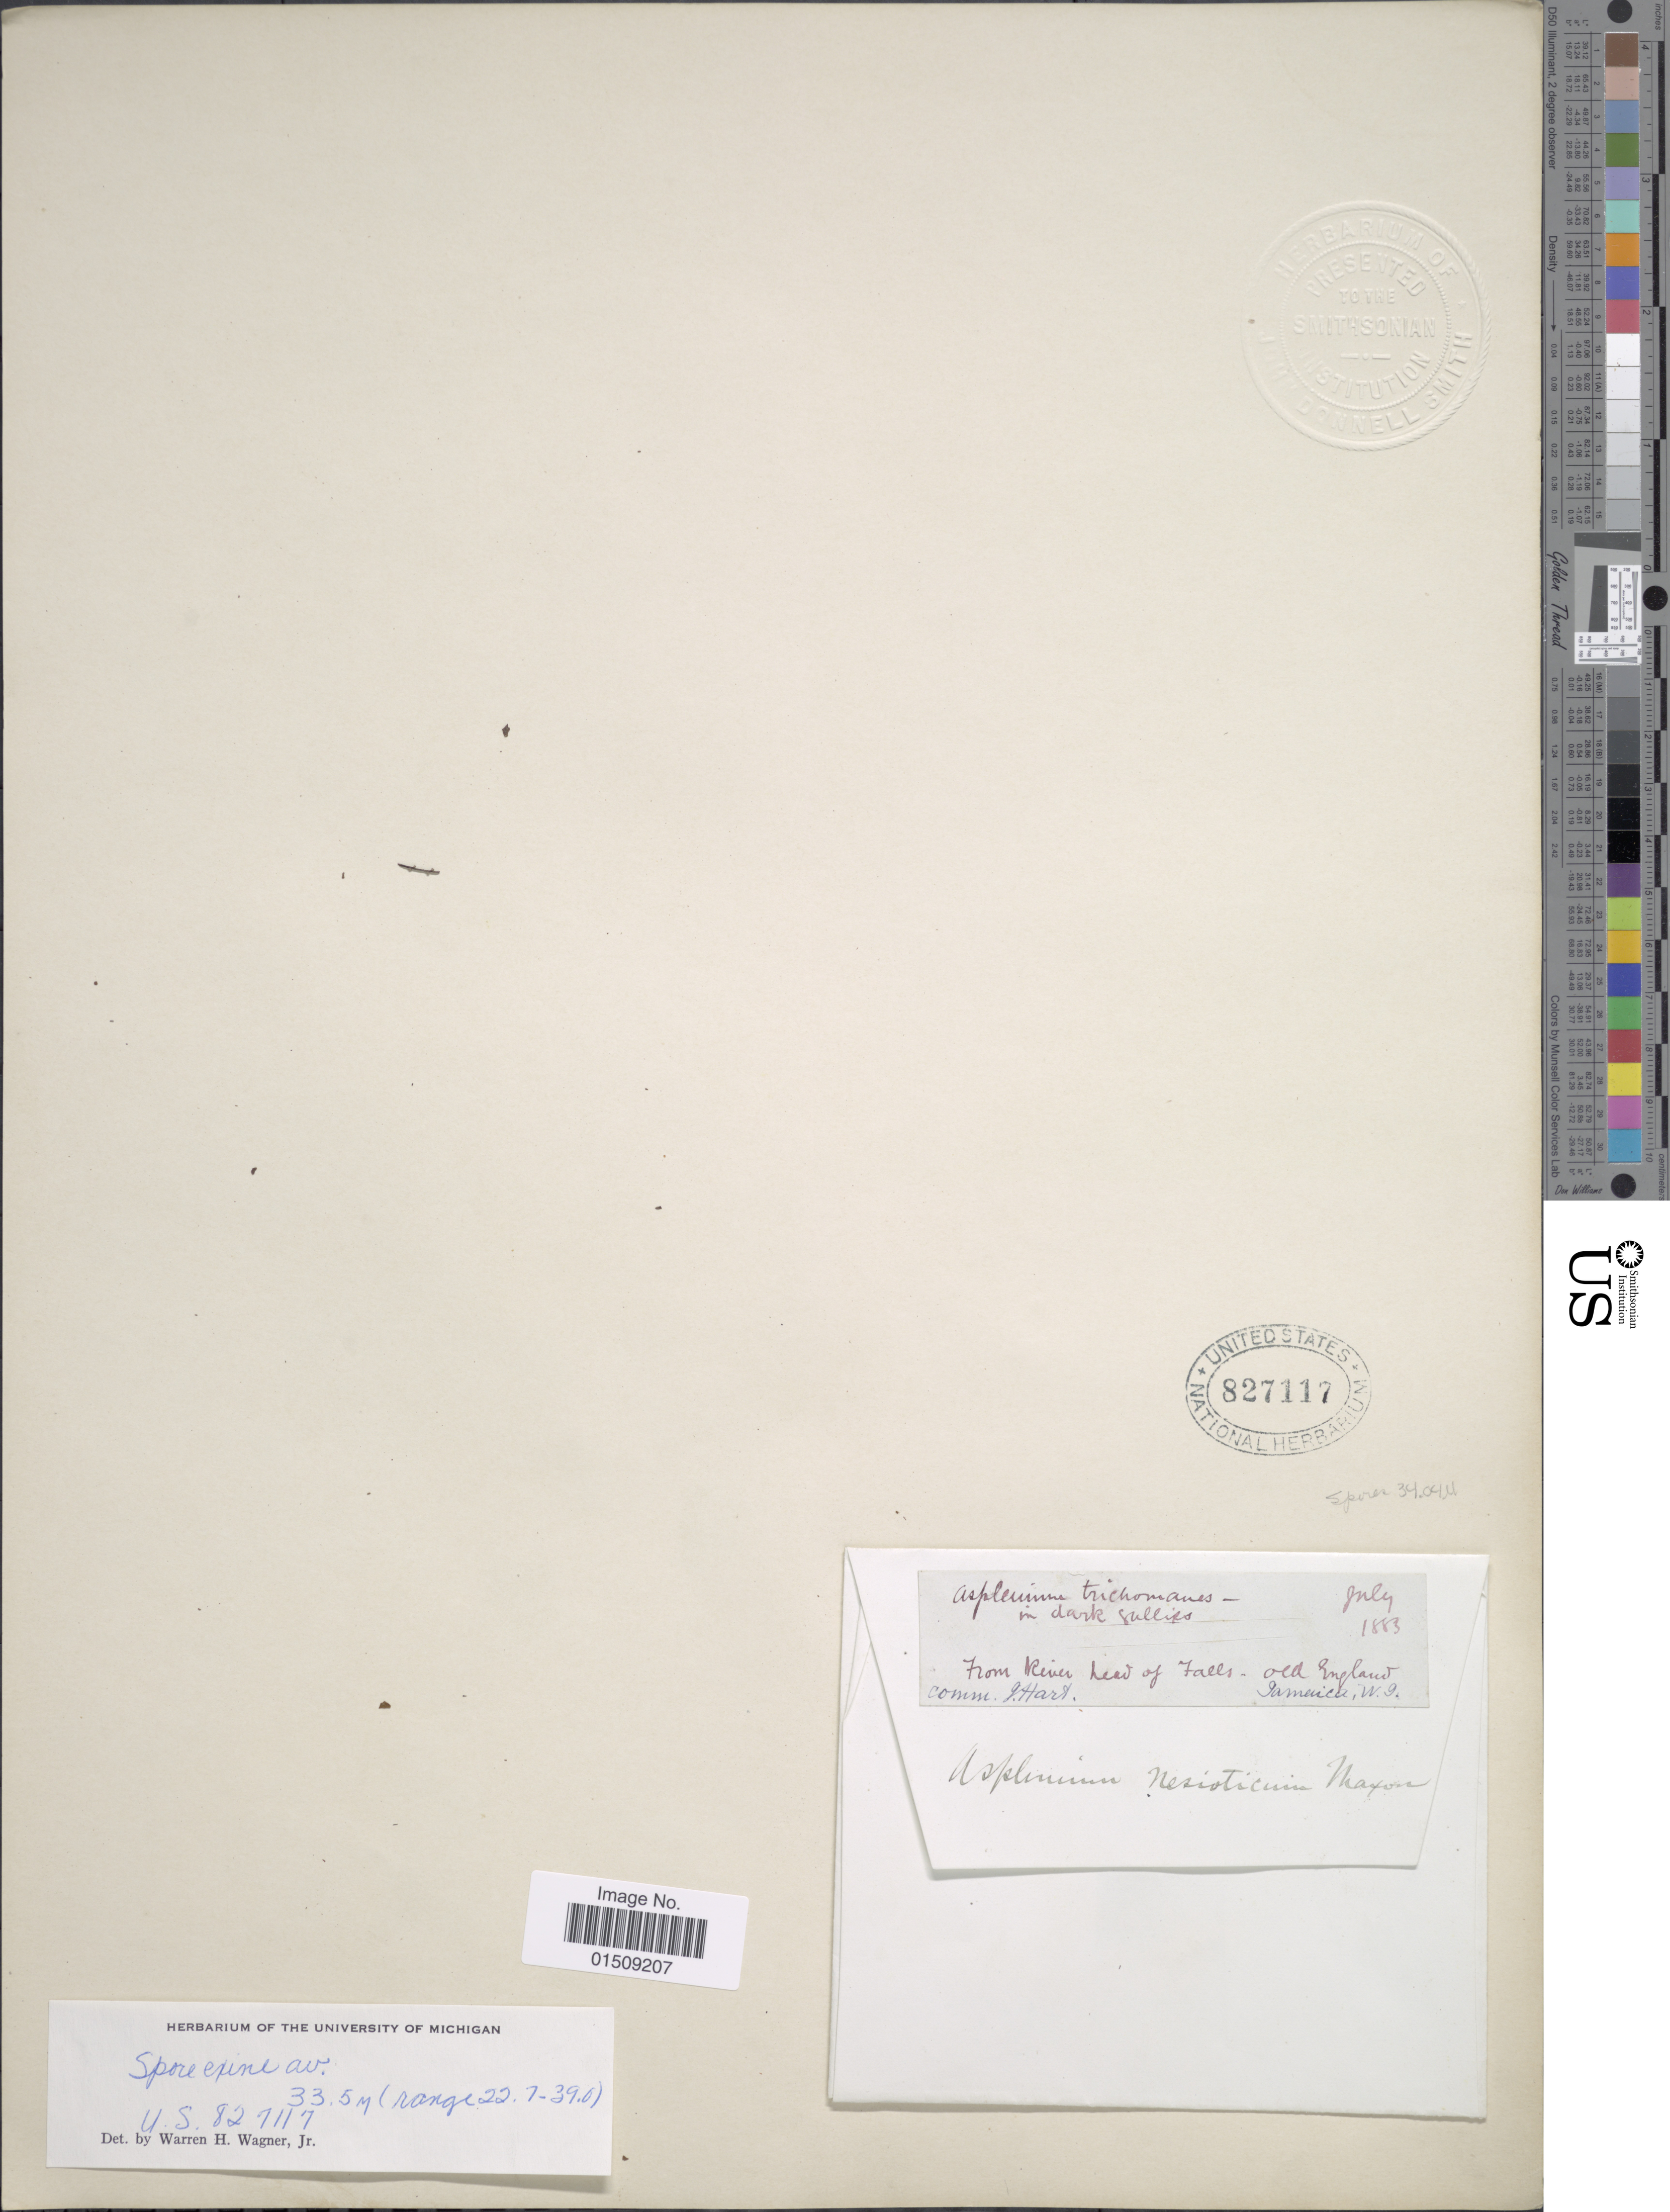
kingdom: Plantae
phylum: Tracheophyta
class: Polypodiopsida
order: Polypodiales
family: Aspleniaceae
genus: Asplenium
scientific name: Asplenium nesioticum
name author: Maxon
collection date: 1885-07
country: Jamaica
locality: From River head of Falls, Old England, Jamaica, W.I.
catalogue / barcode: US 827117